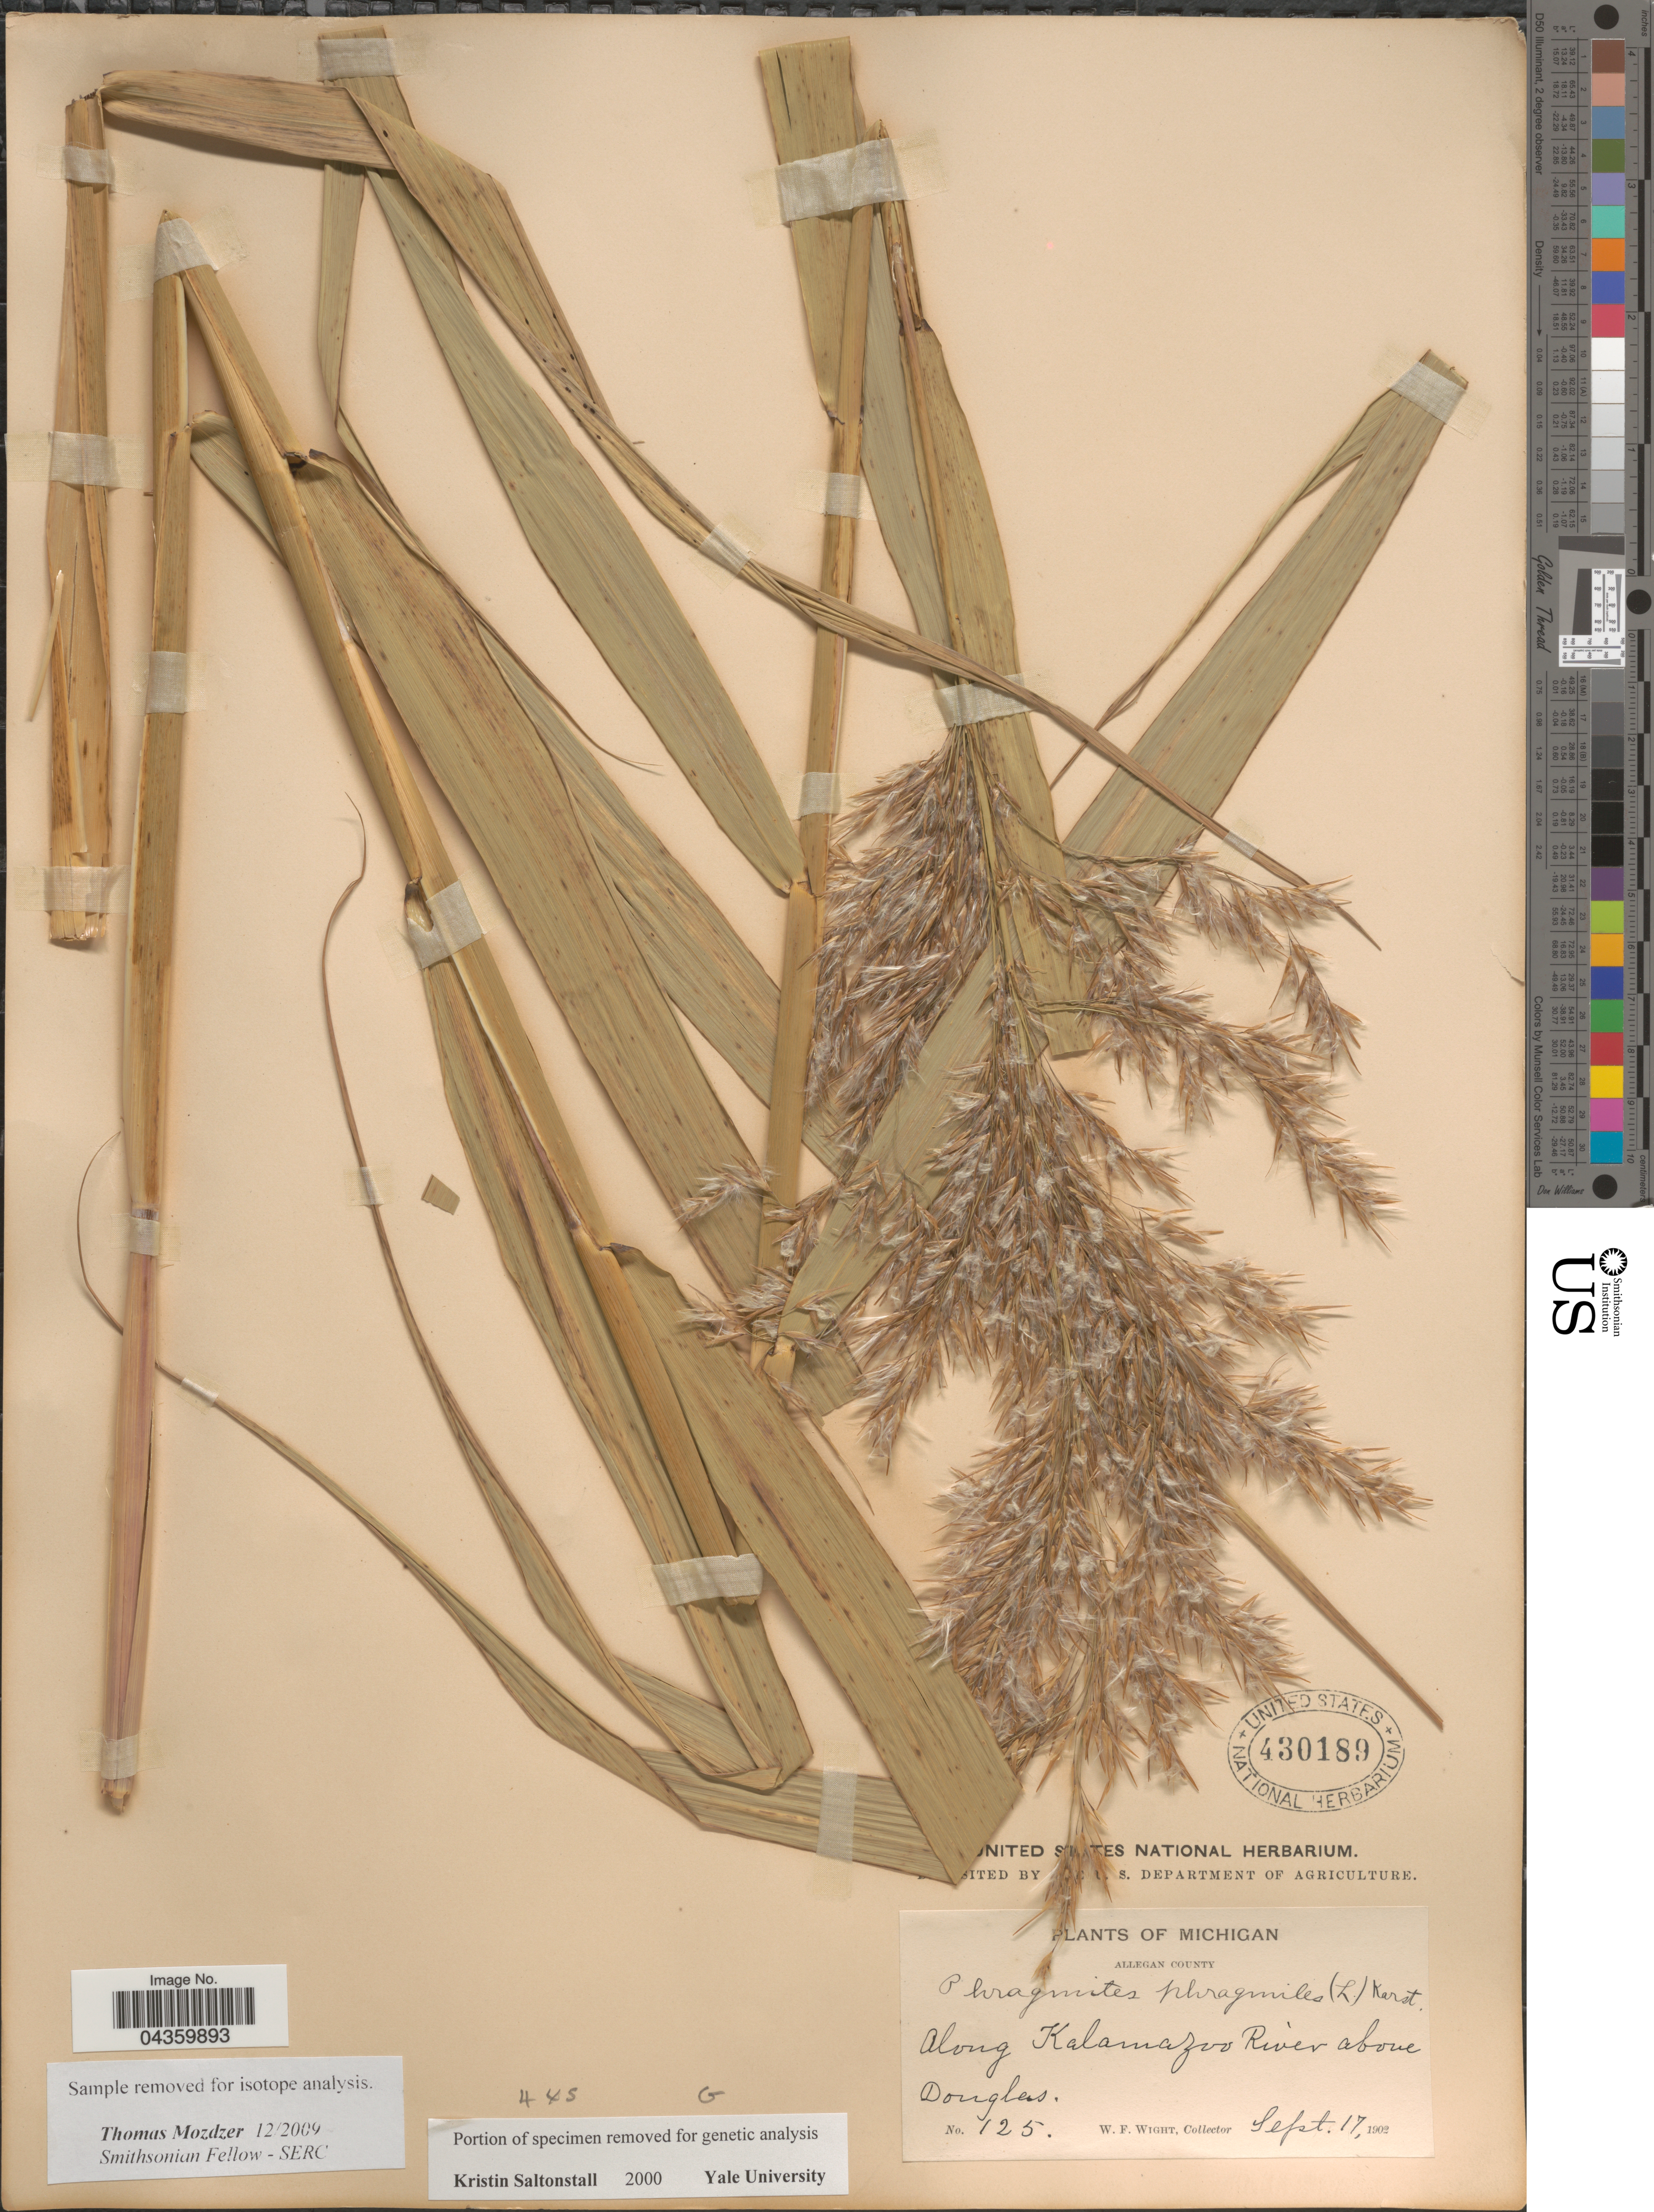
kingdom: Plantae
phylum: Tracheophyta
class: Liliopsida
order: Poales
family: Poaceae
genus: Phragmites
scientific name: Phragmites australis subsp. americanus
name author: Saltonstall & et al.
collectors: W. Wight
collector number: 125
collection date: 1902-09-17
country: United States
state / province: Michigan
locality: Allegan County. Along Kalamazoo River above Douglas.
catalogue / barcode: US 430189